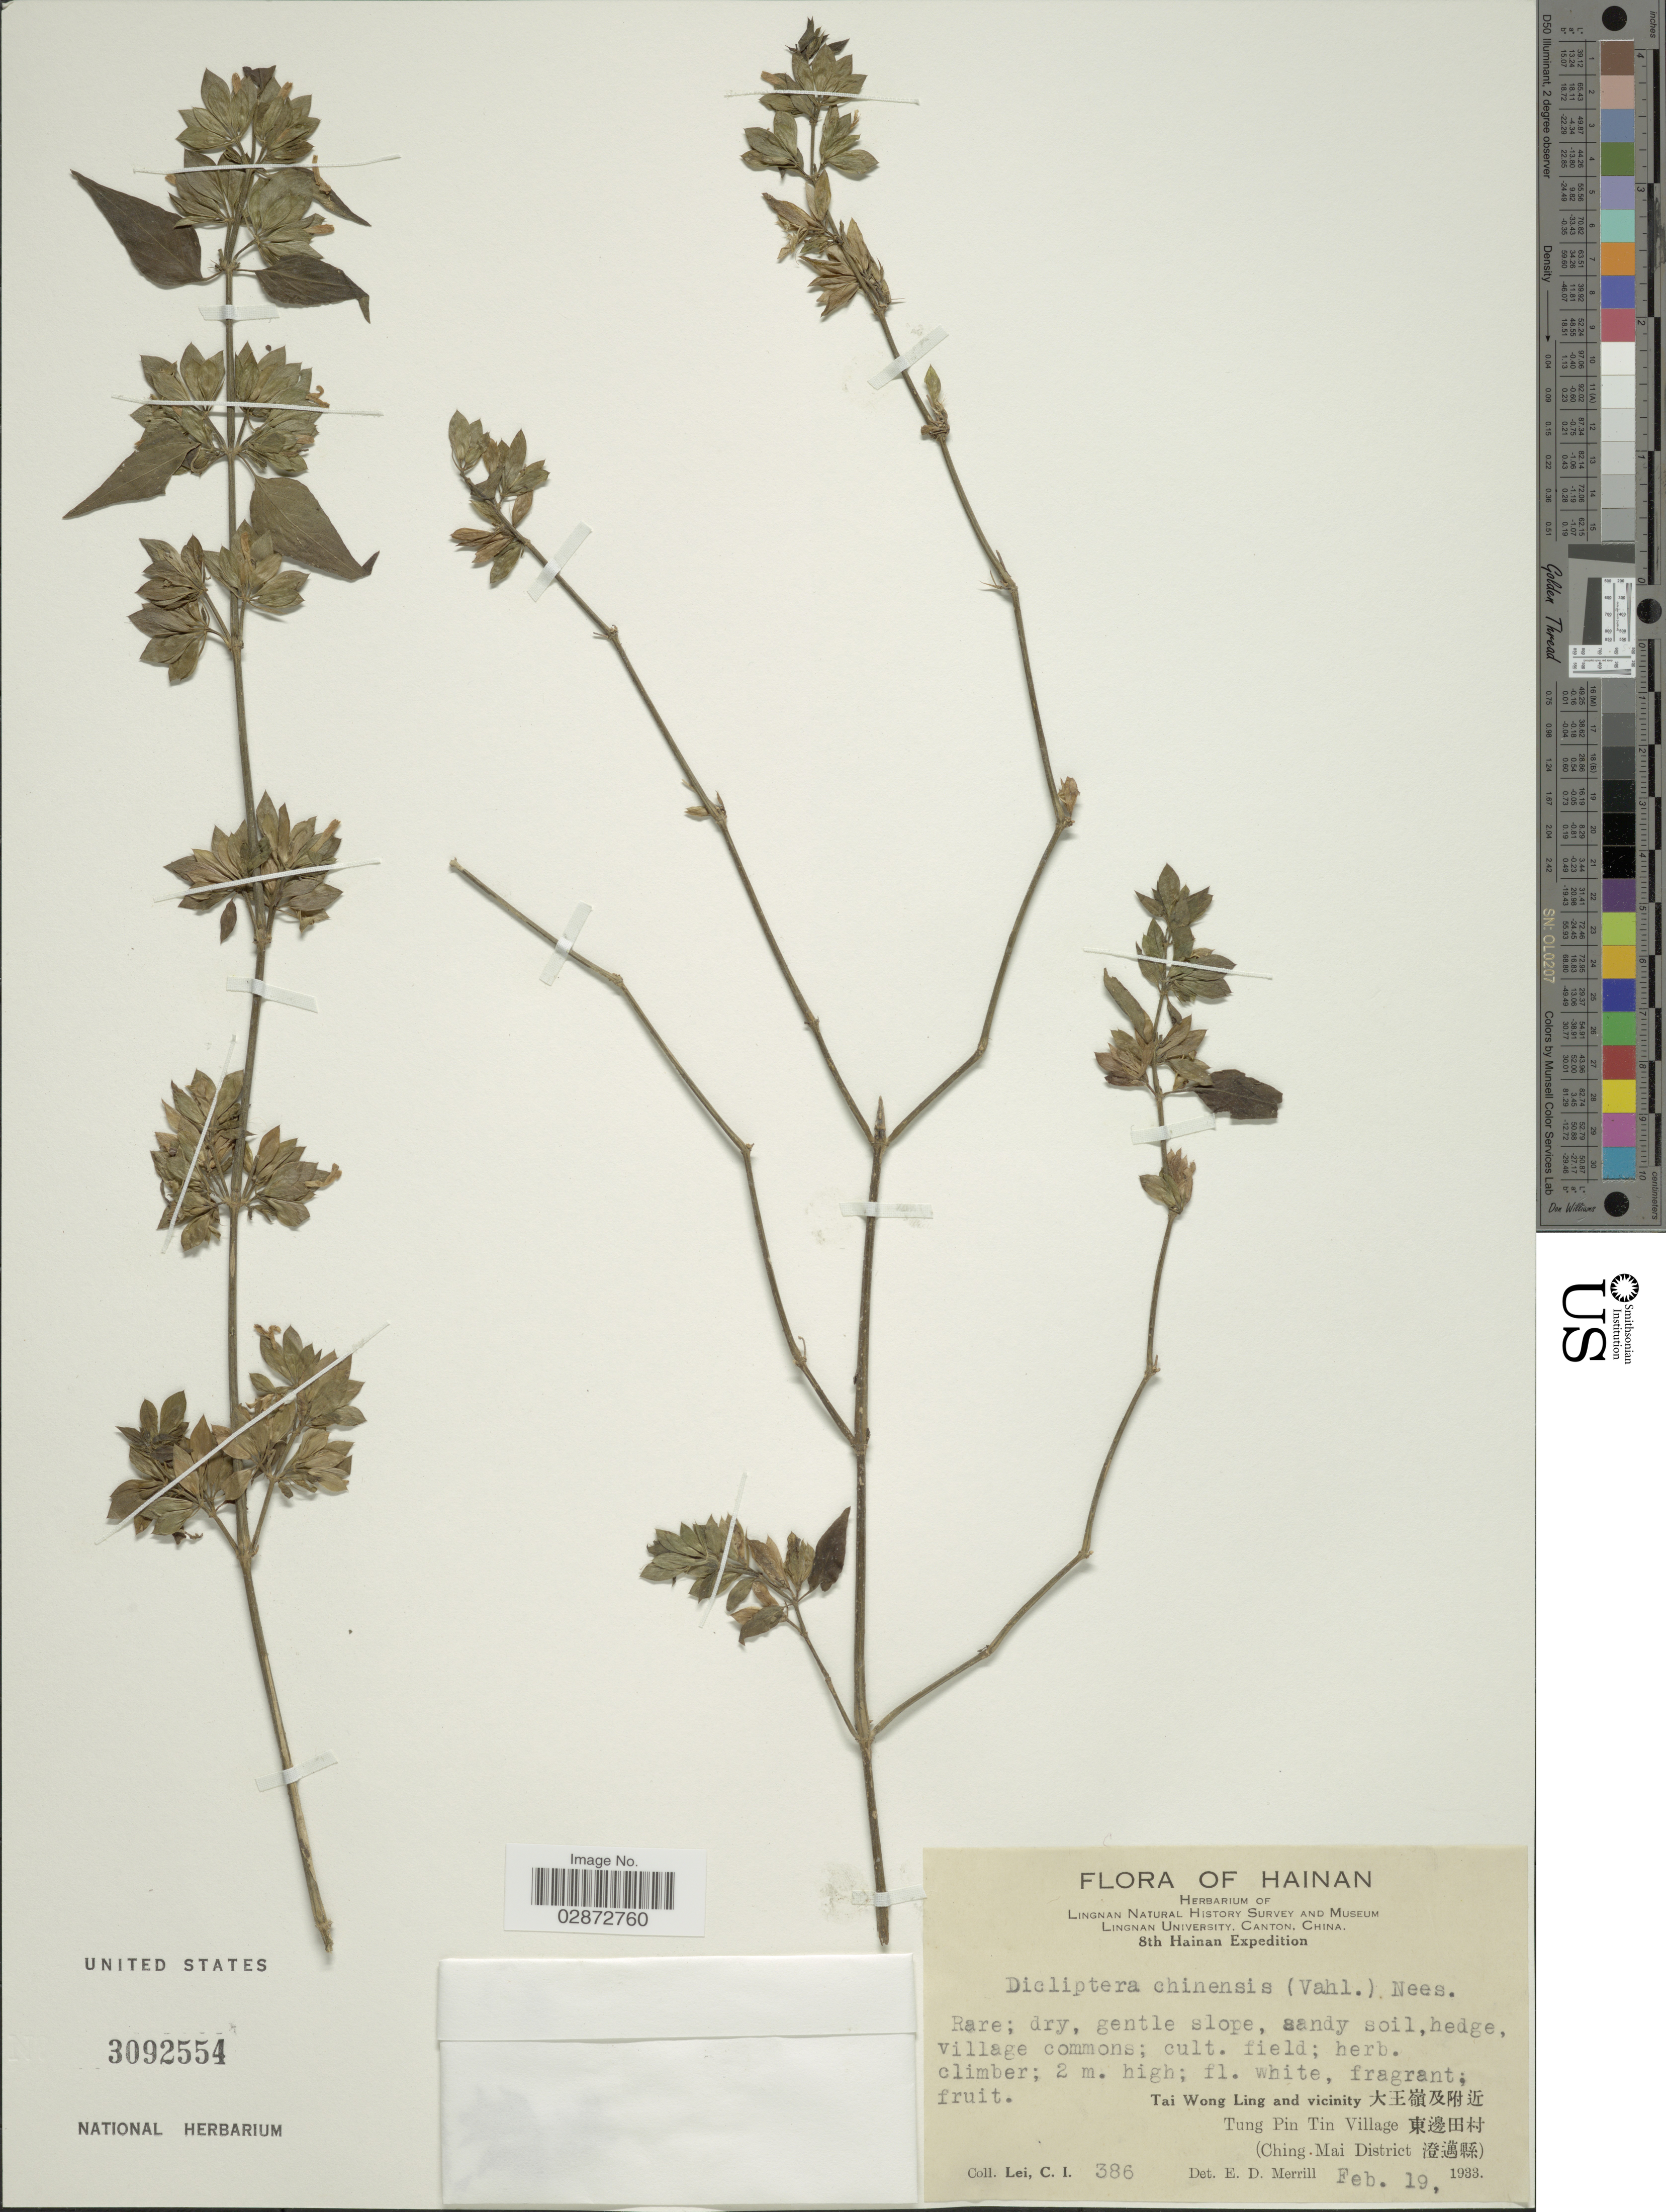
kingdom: Plantae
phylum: Tracheophyta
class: Magnoliopsida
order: Lamiales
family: Acanthaceae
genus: Dicliptera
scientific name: Dicliptera chinensis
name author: (L.) Juss.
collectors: C. I. Lei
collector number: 386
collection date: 1933-02-19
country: China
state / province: Hainan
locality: Tai Wong Ling and vicinity, Tung Pin Tin Village (Ching Mai District).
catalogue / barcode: US 3092554